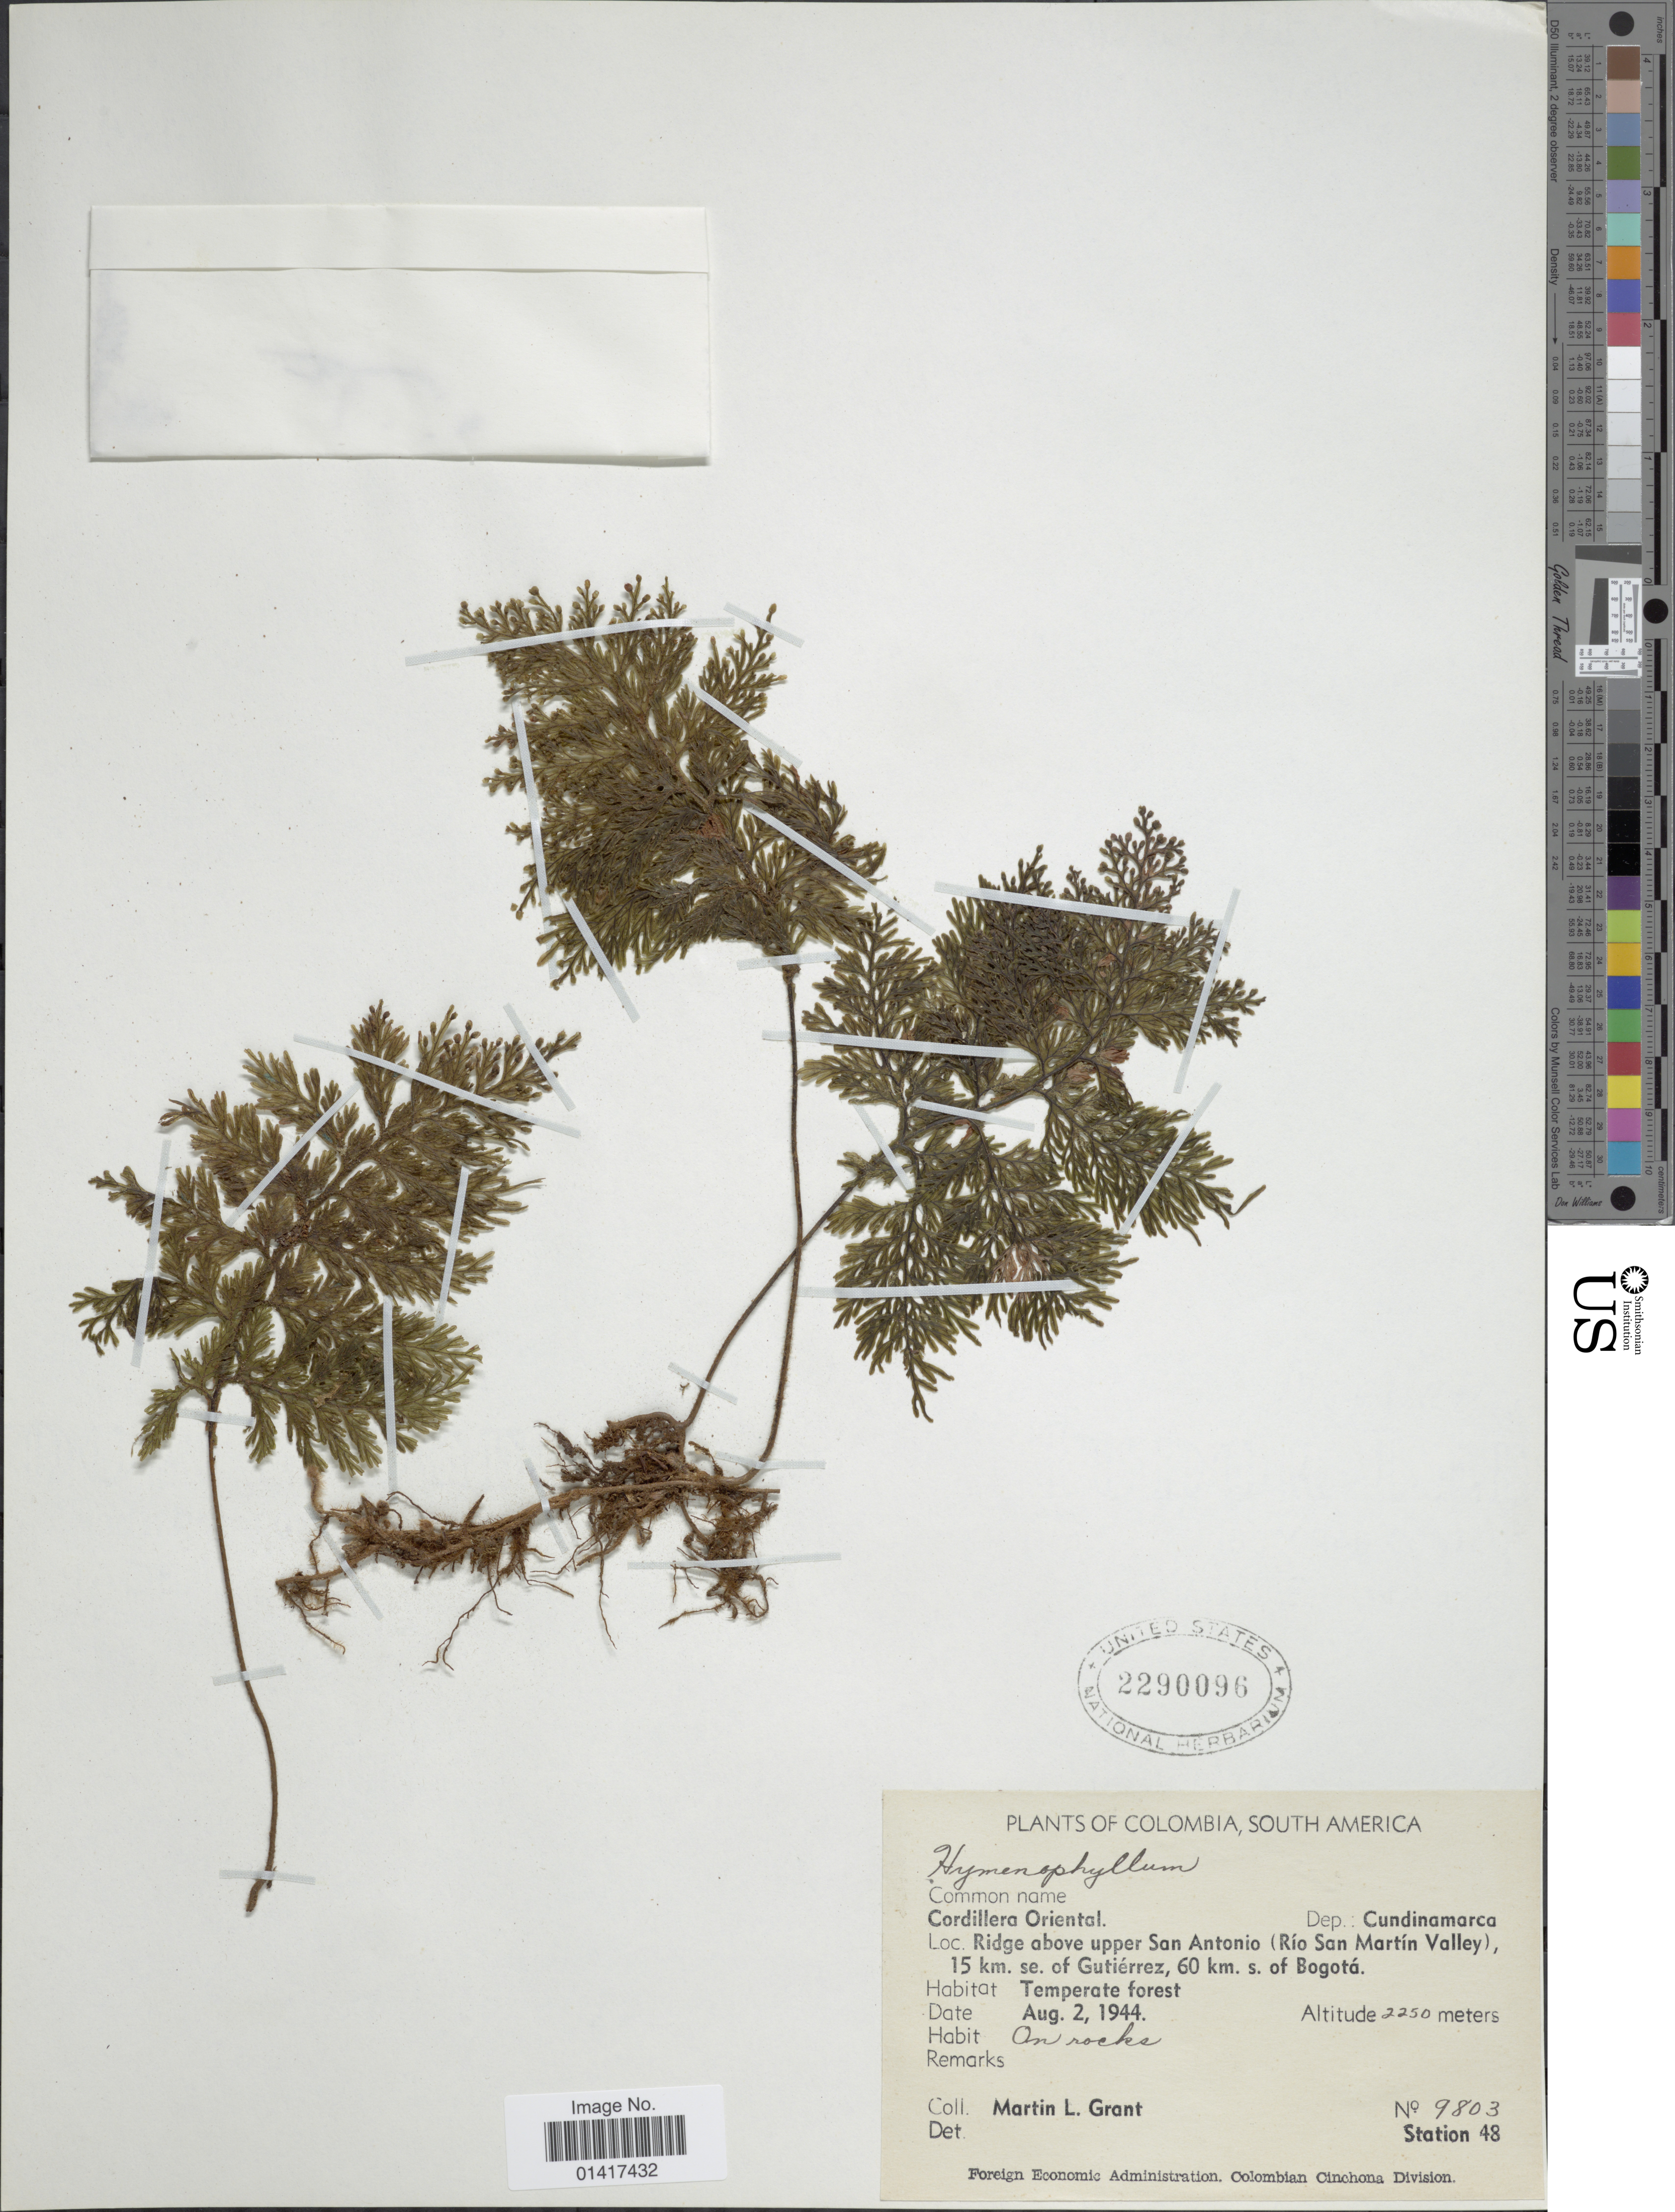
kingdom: Plantae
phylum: Tracheophyta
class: Polypodiopsida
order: Hymenophyllales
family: Hymenophyllaceae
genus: Hymenophyllum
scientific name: Hymenophyllum sp.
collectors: M. L. Grant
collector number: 9803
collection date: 1944-08-02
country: Colombia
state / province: Cundinamarca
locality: Cordillera Oriental, Ridge above upper San Antonio (Rio San Martin Valley), 15 km se. of Gutierrez, 60 km s. of Bogota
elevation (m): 2250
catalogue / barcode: US 2290096